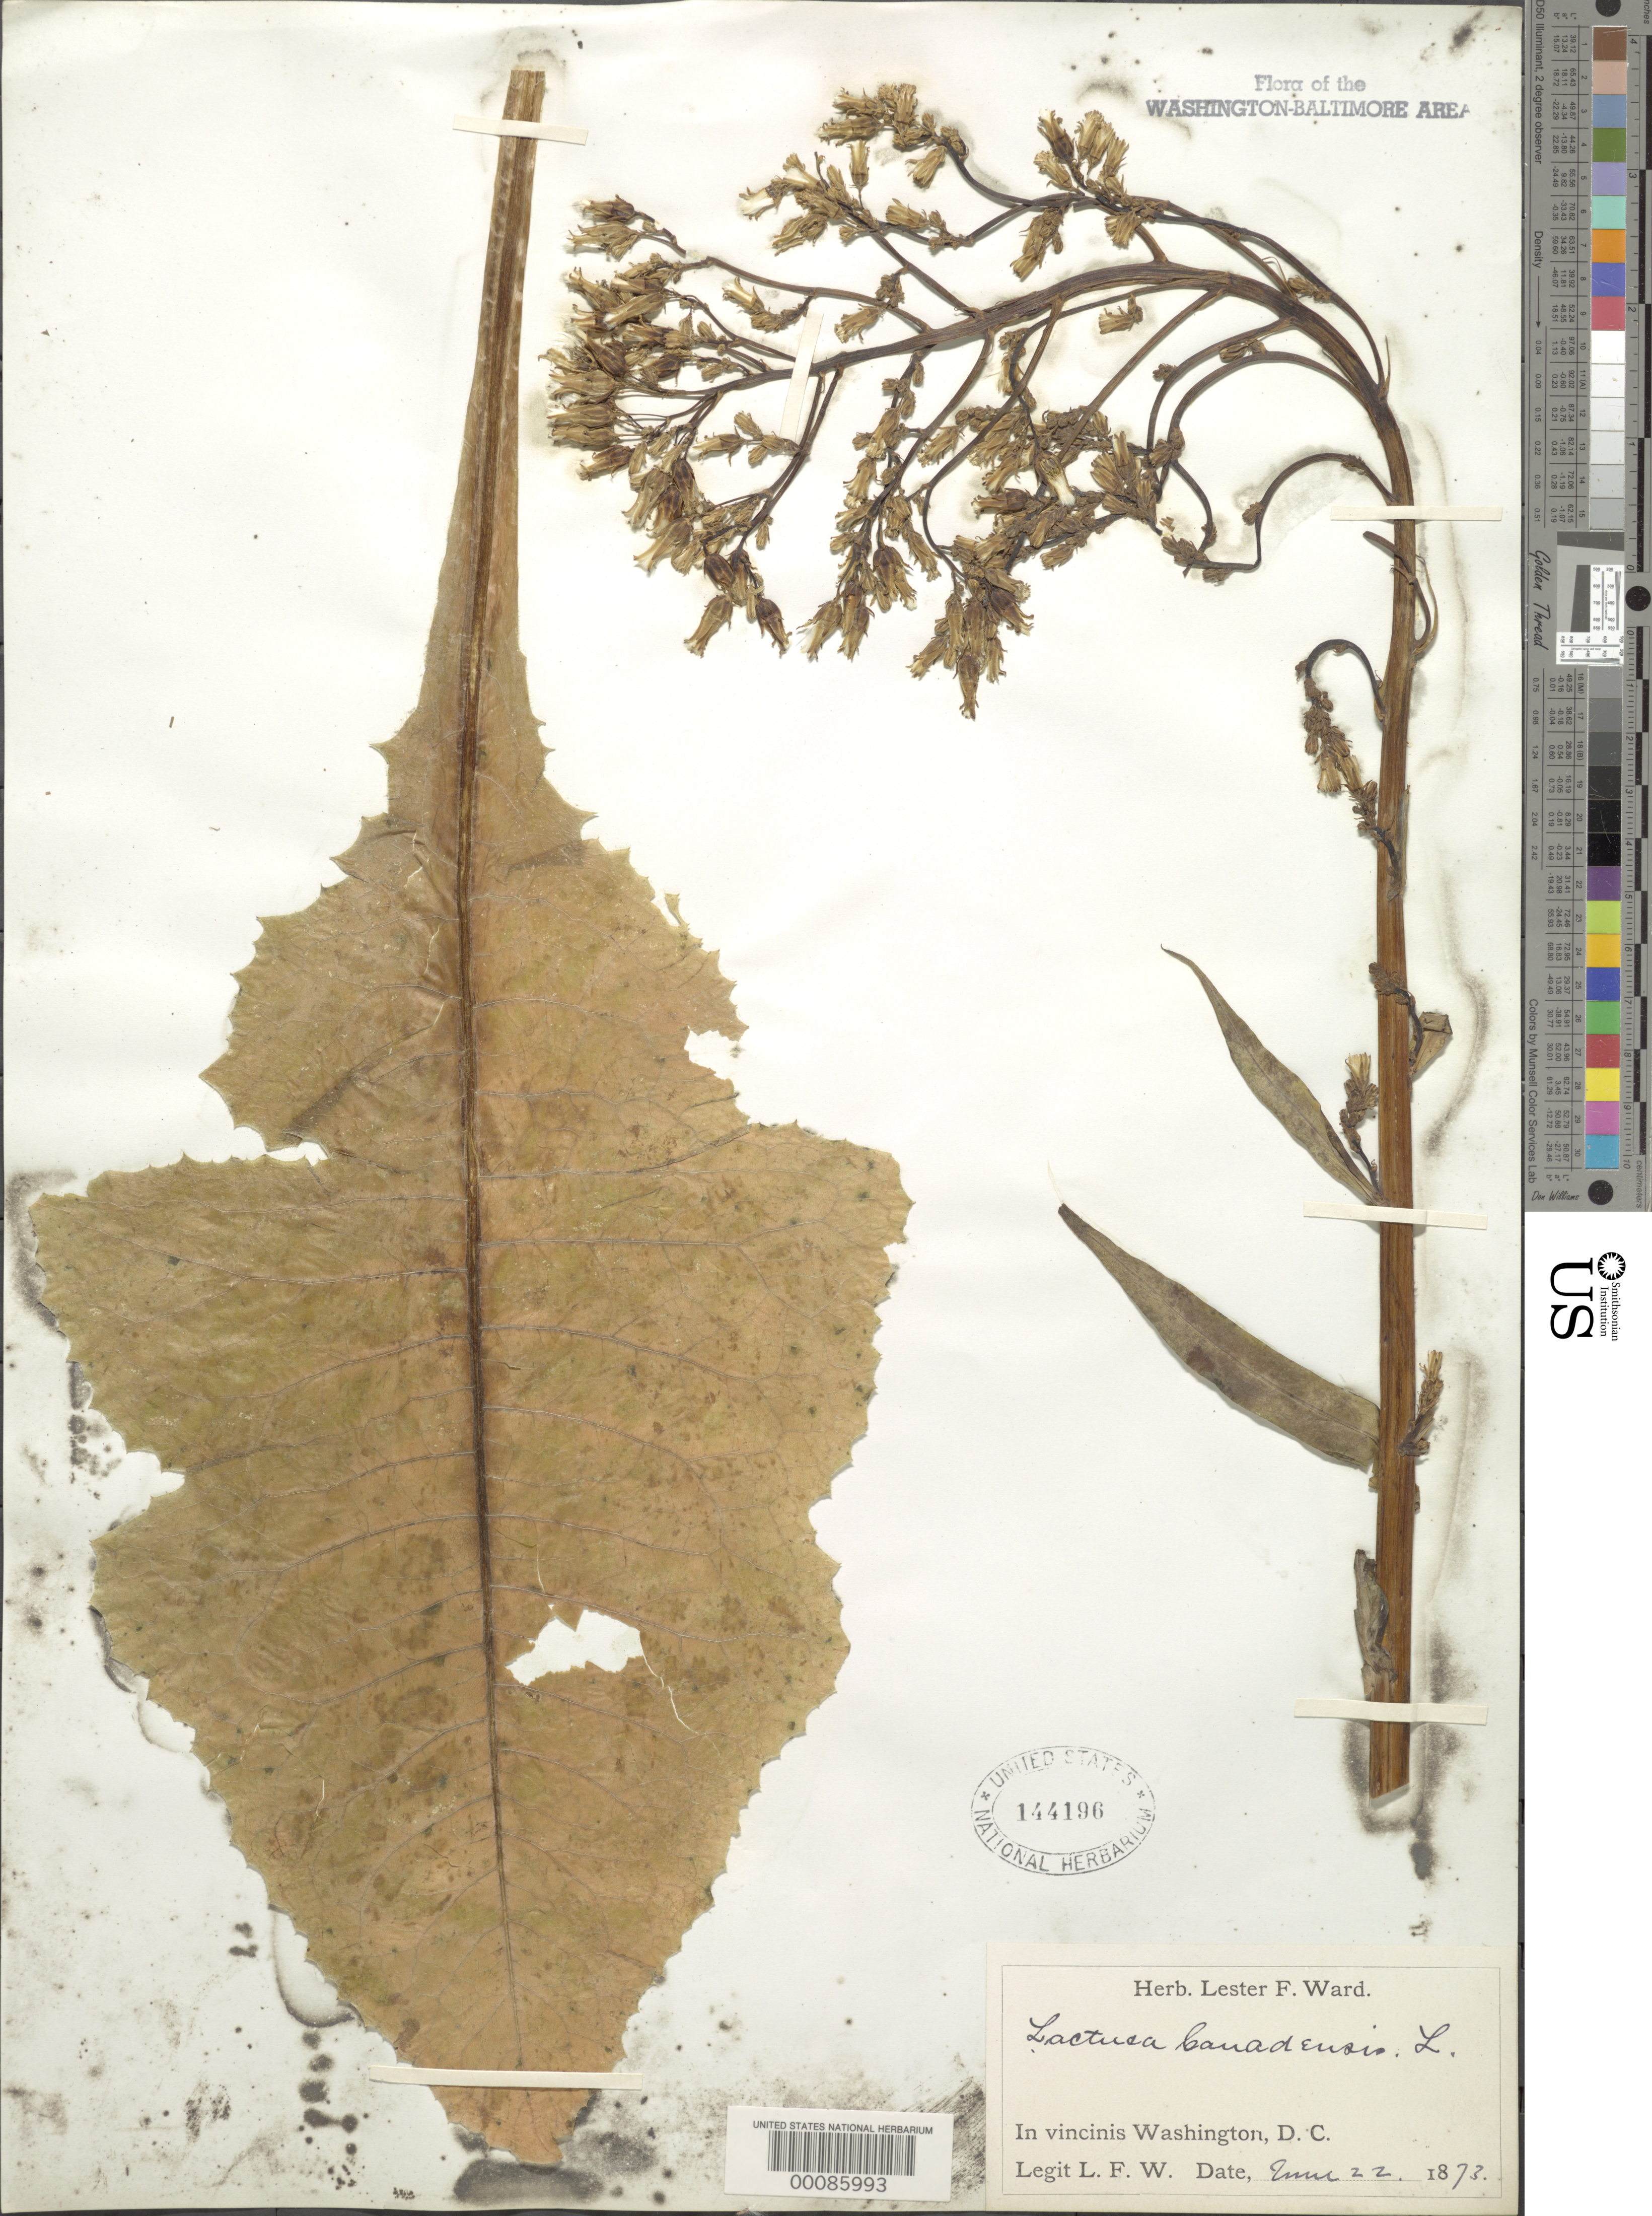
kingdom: Plantae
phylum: Tracheophyta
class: Magnoliopsida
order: Asterales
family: Asteraceae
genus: Lactuca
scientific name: Lactuca canadensis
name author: L.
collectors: L. F. Ward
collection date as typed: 22 Jun 1873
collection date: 1873-06-22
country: United States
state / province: District of Columbia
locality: DC vicinity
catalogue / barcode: US 144196